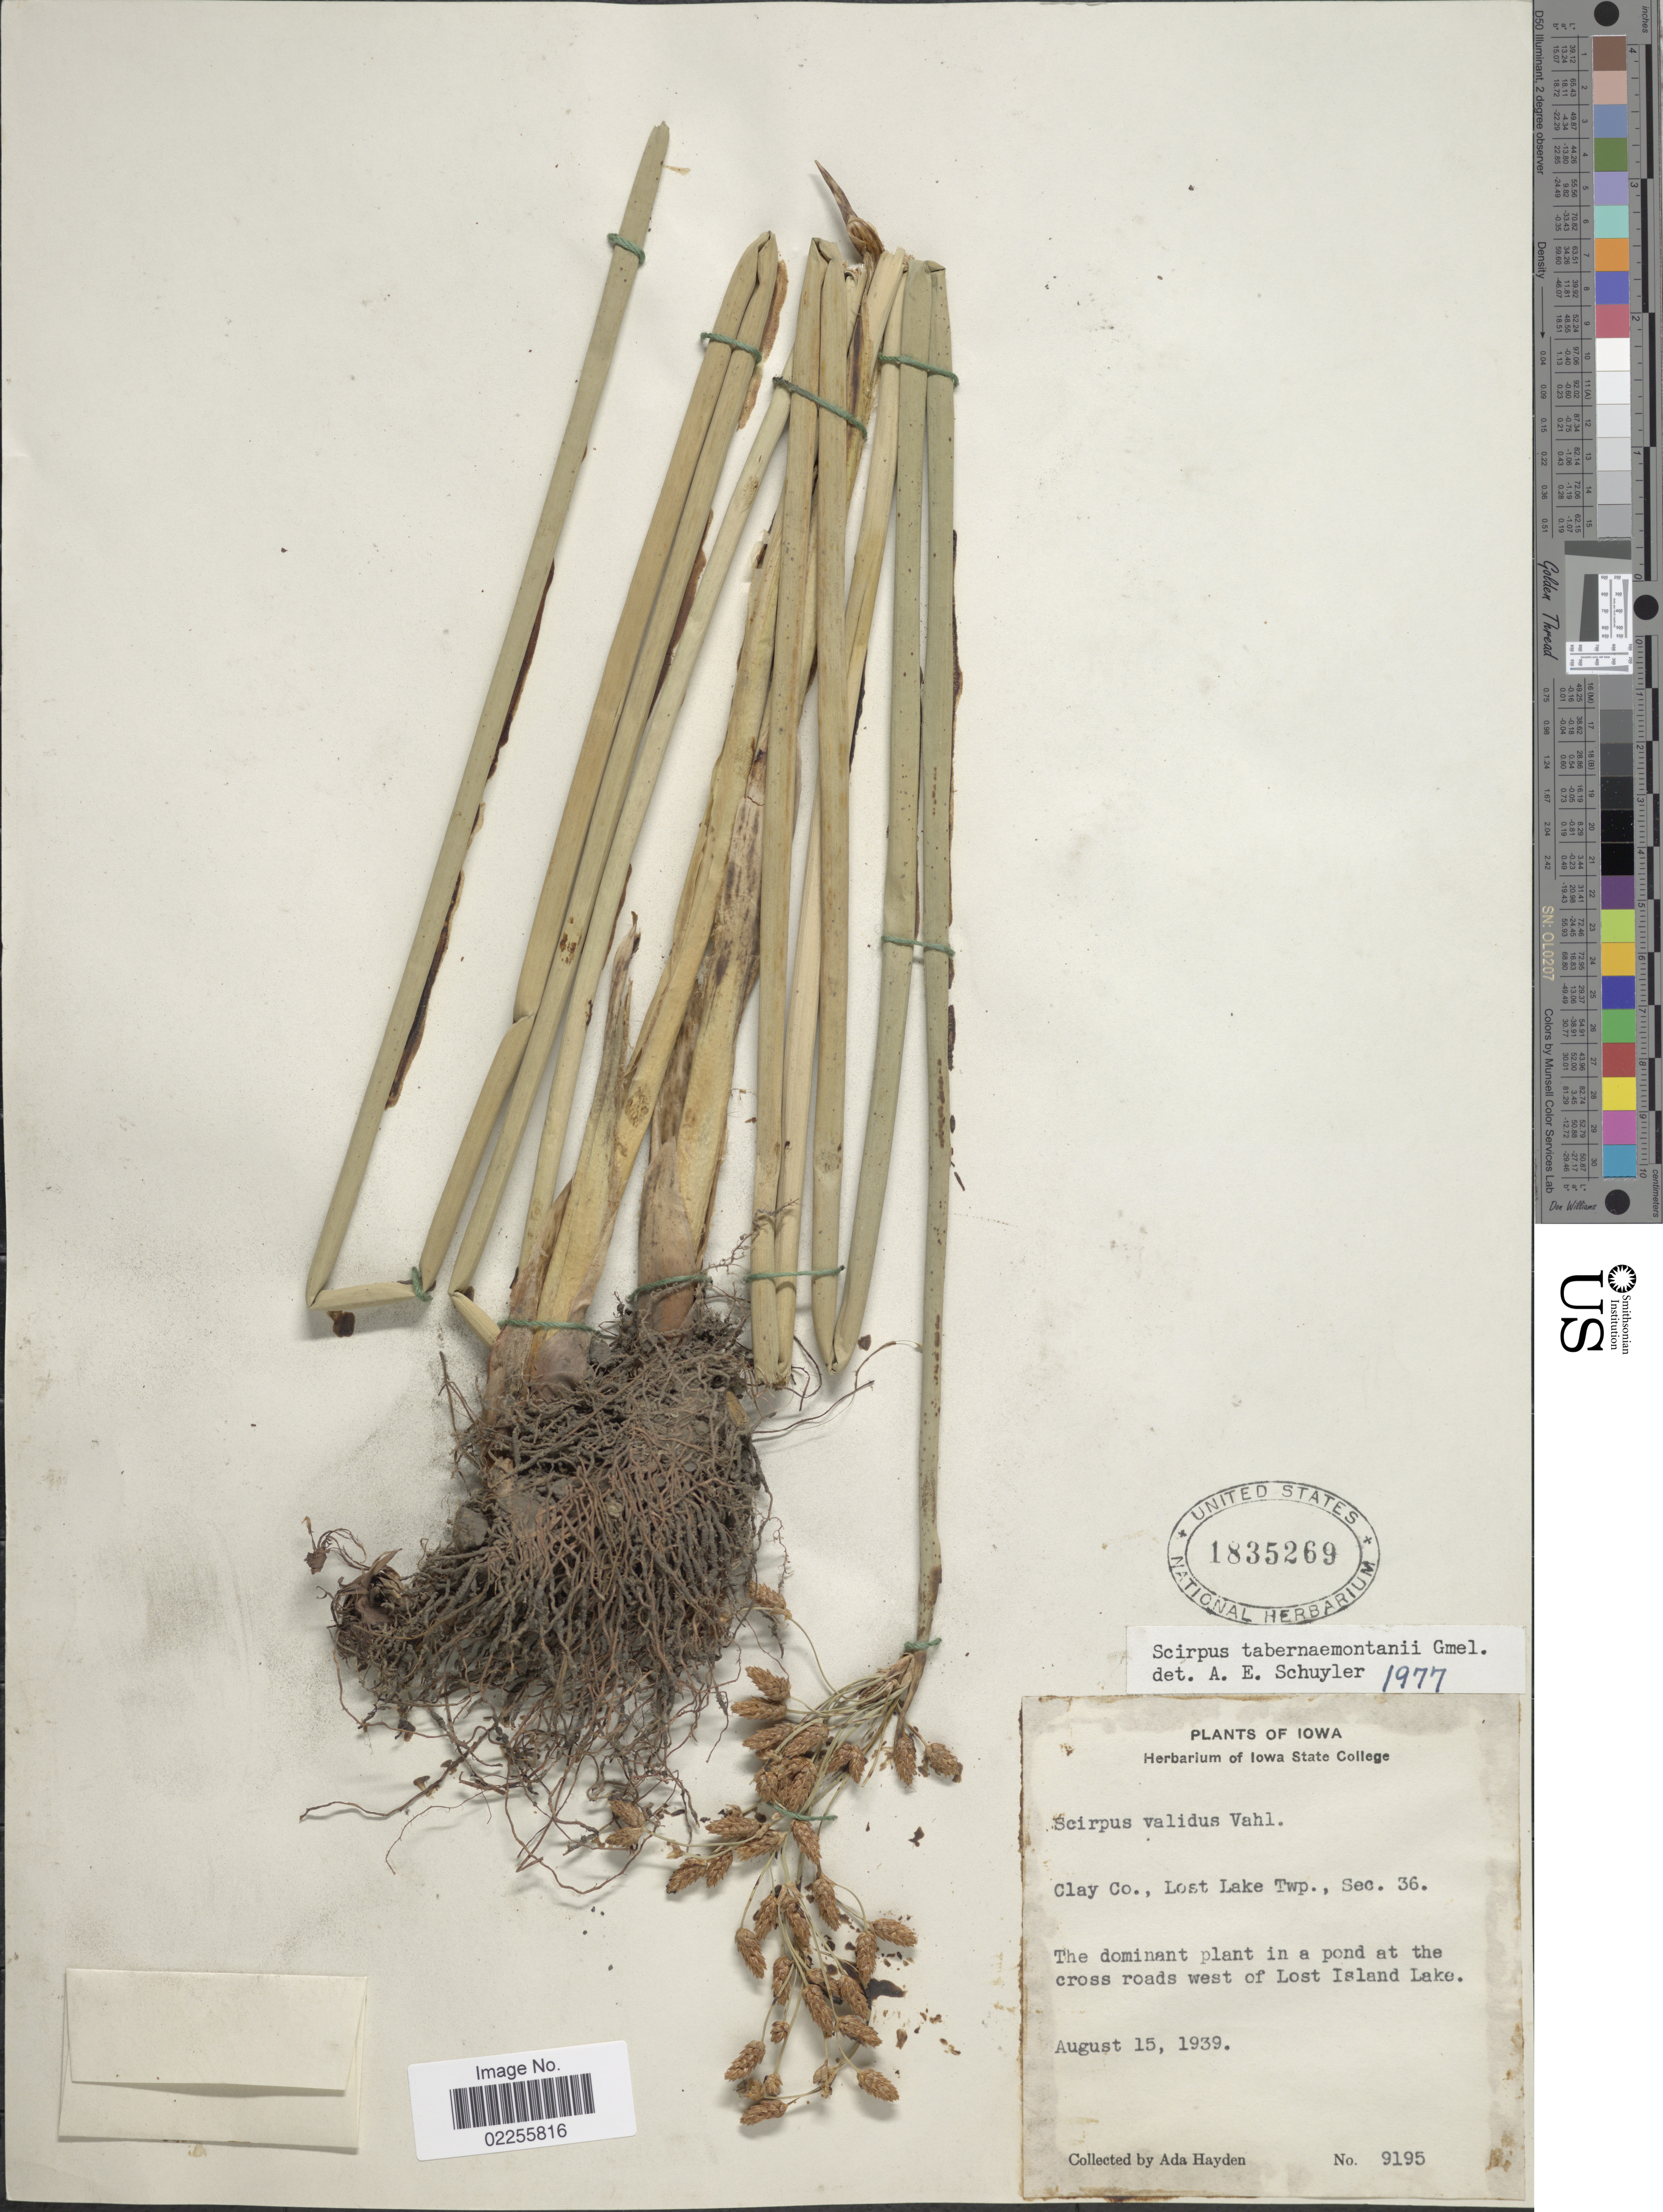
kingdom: Plantae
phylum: Tracheophyta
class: Liliopsida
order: Poales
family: Cyperaceae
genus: Schoenoplectus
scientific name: Schoenoplectus tabernaemontani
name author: (C.C. Gmel.) Palla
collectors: Ada Hayden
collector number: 9195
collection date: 1939-08-15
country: United States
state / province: Iowa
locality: Clay Co., Lost Lake Twp., Sec. 36, in a pond at the cross roads west of Lost Isand Lake.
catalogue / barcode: US 1835269